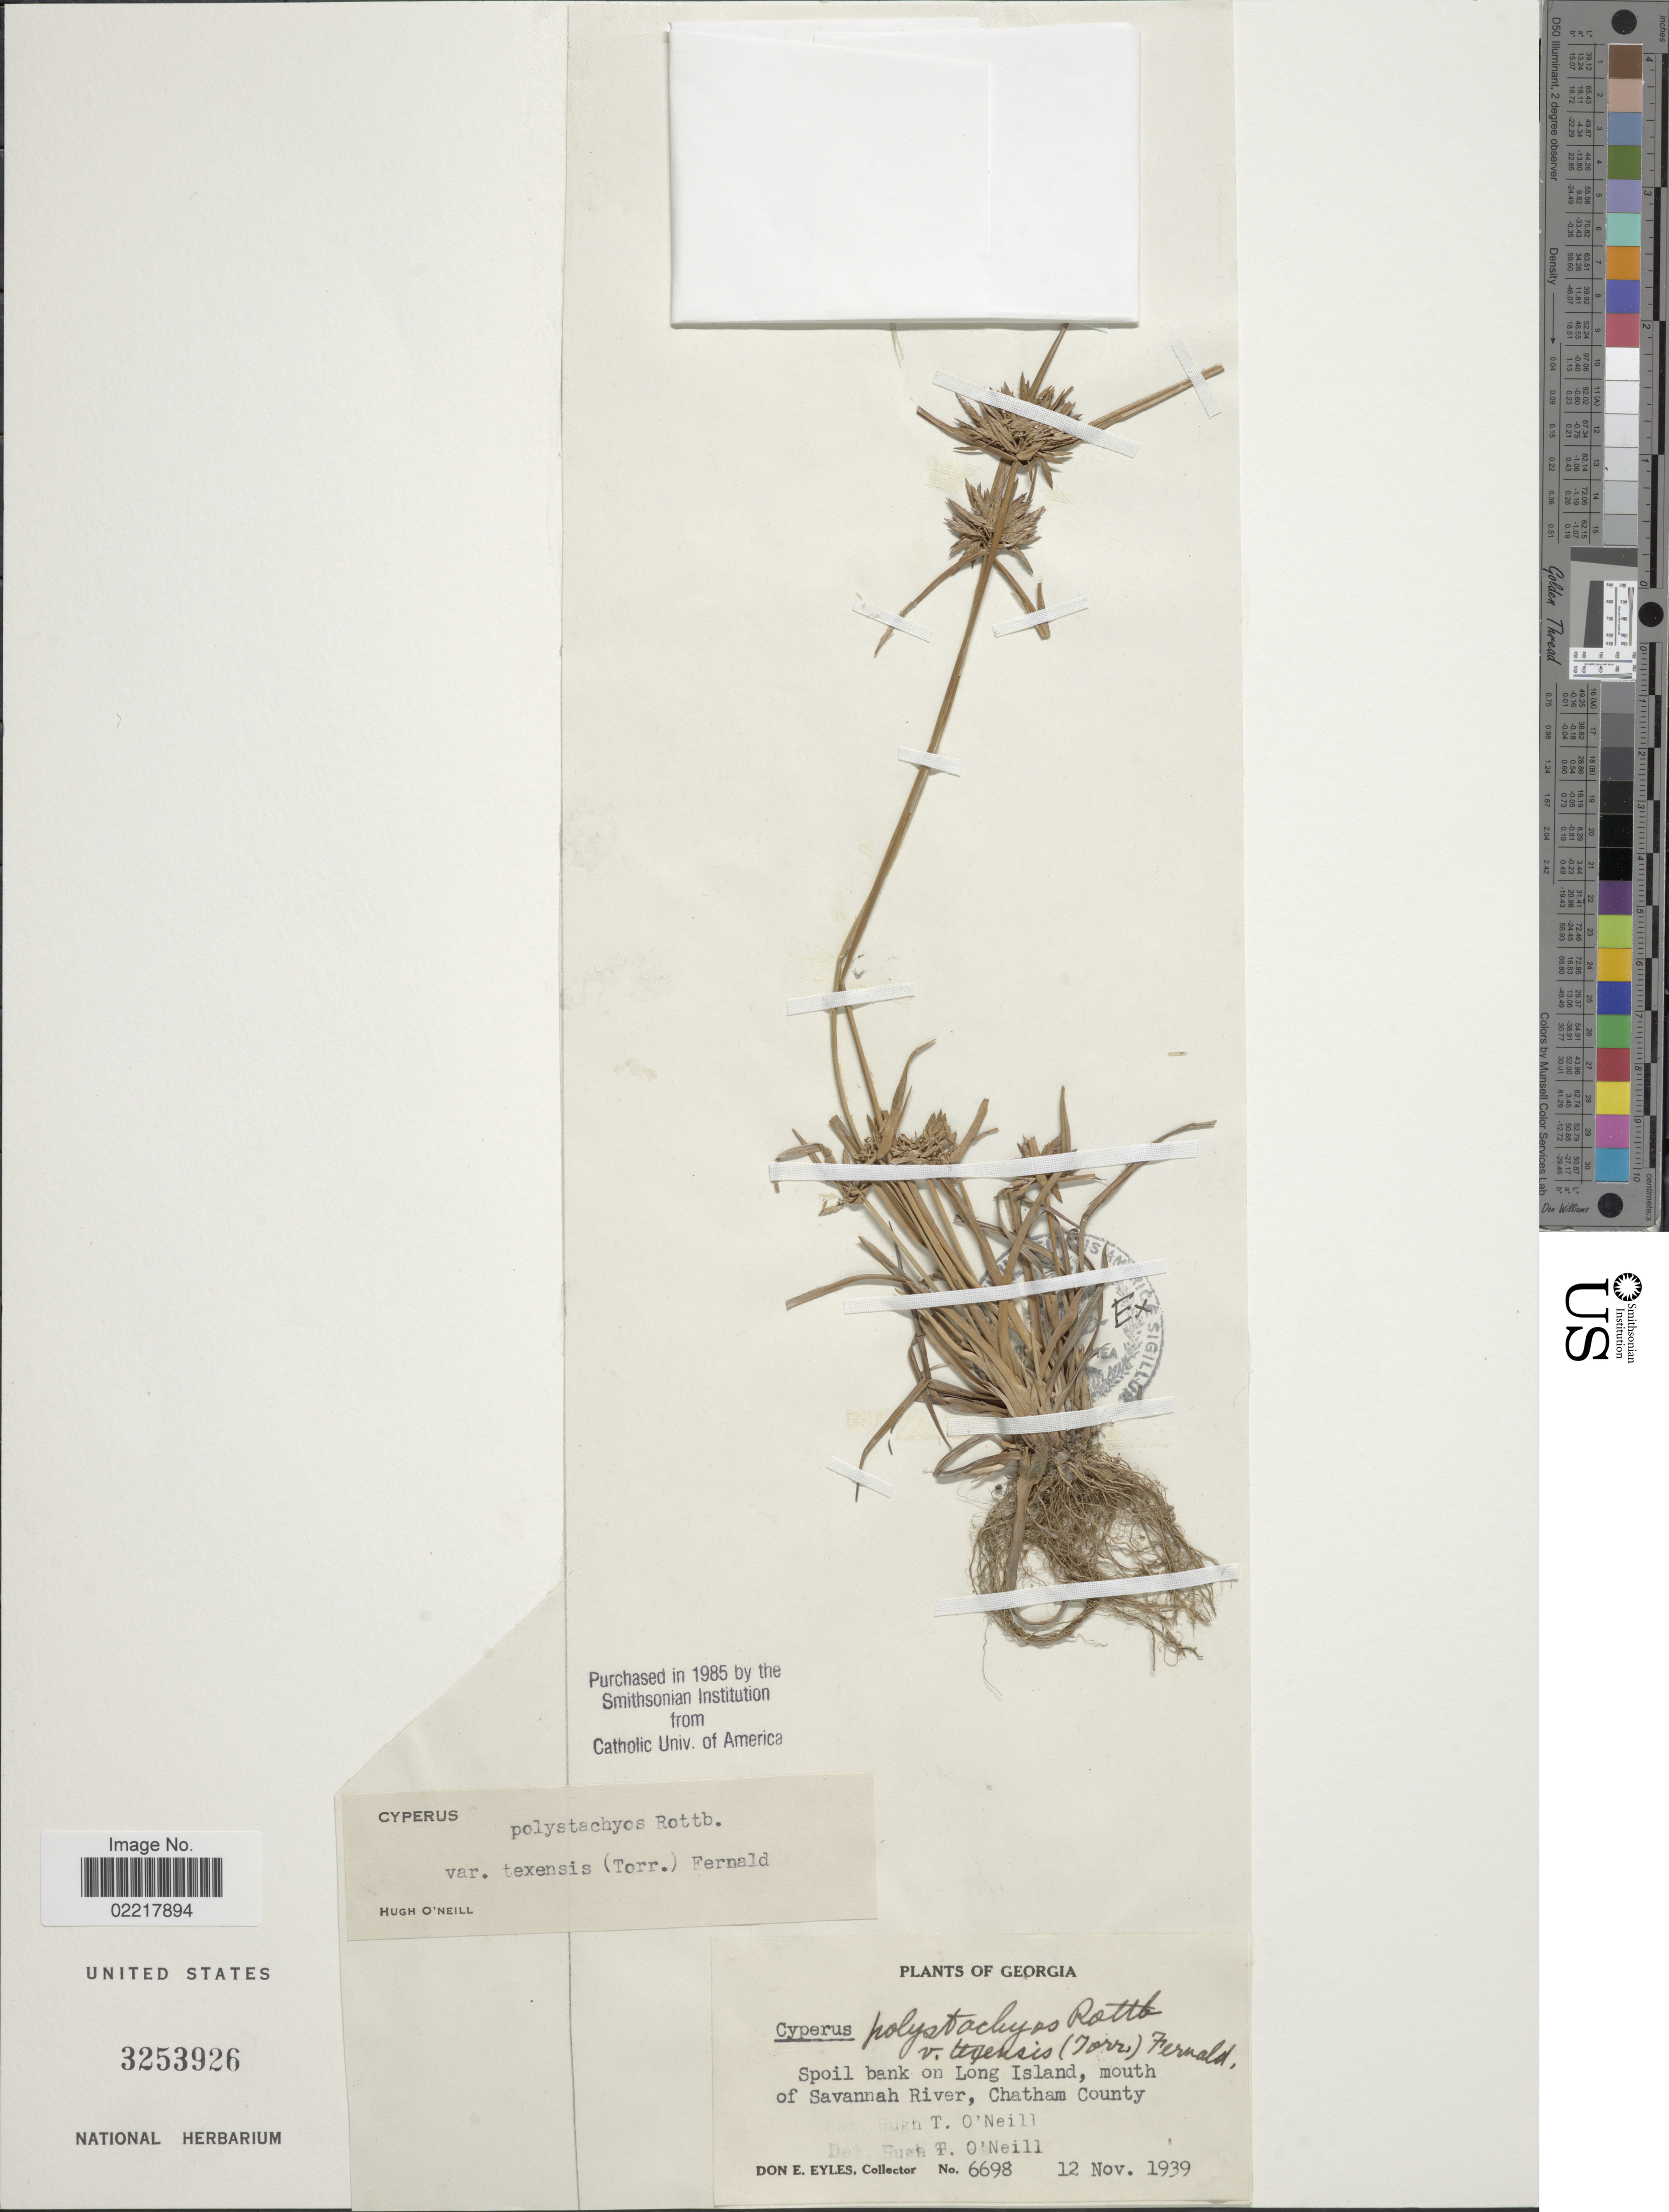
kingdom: Plantae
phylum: Tracheophyta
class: Liliopsida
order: Poales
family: Cyperaceae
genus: Cyperus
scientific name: Cyperus polystachyos var. texensis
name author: (Torr.) Fernald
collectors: D. Eyles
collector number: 6698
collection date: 1939-11-12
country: United States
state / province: Georgia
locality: Spoil bank on Long Island, mouth of Savannah River, Chatham County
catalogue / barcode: US 3253926